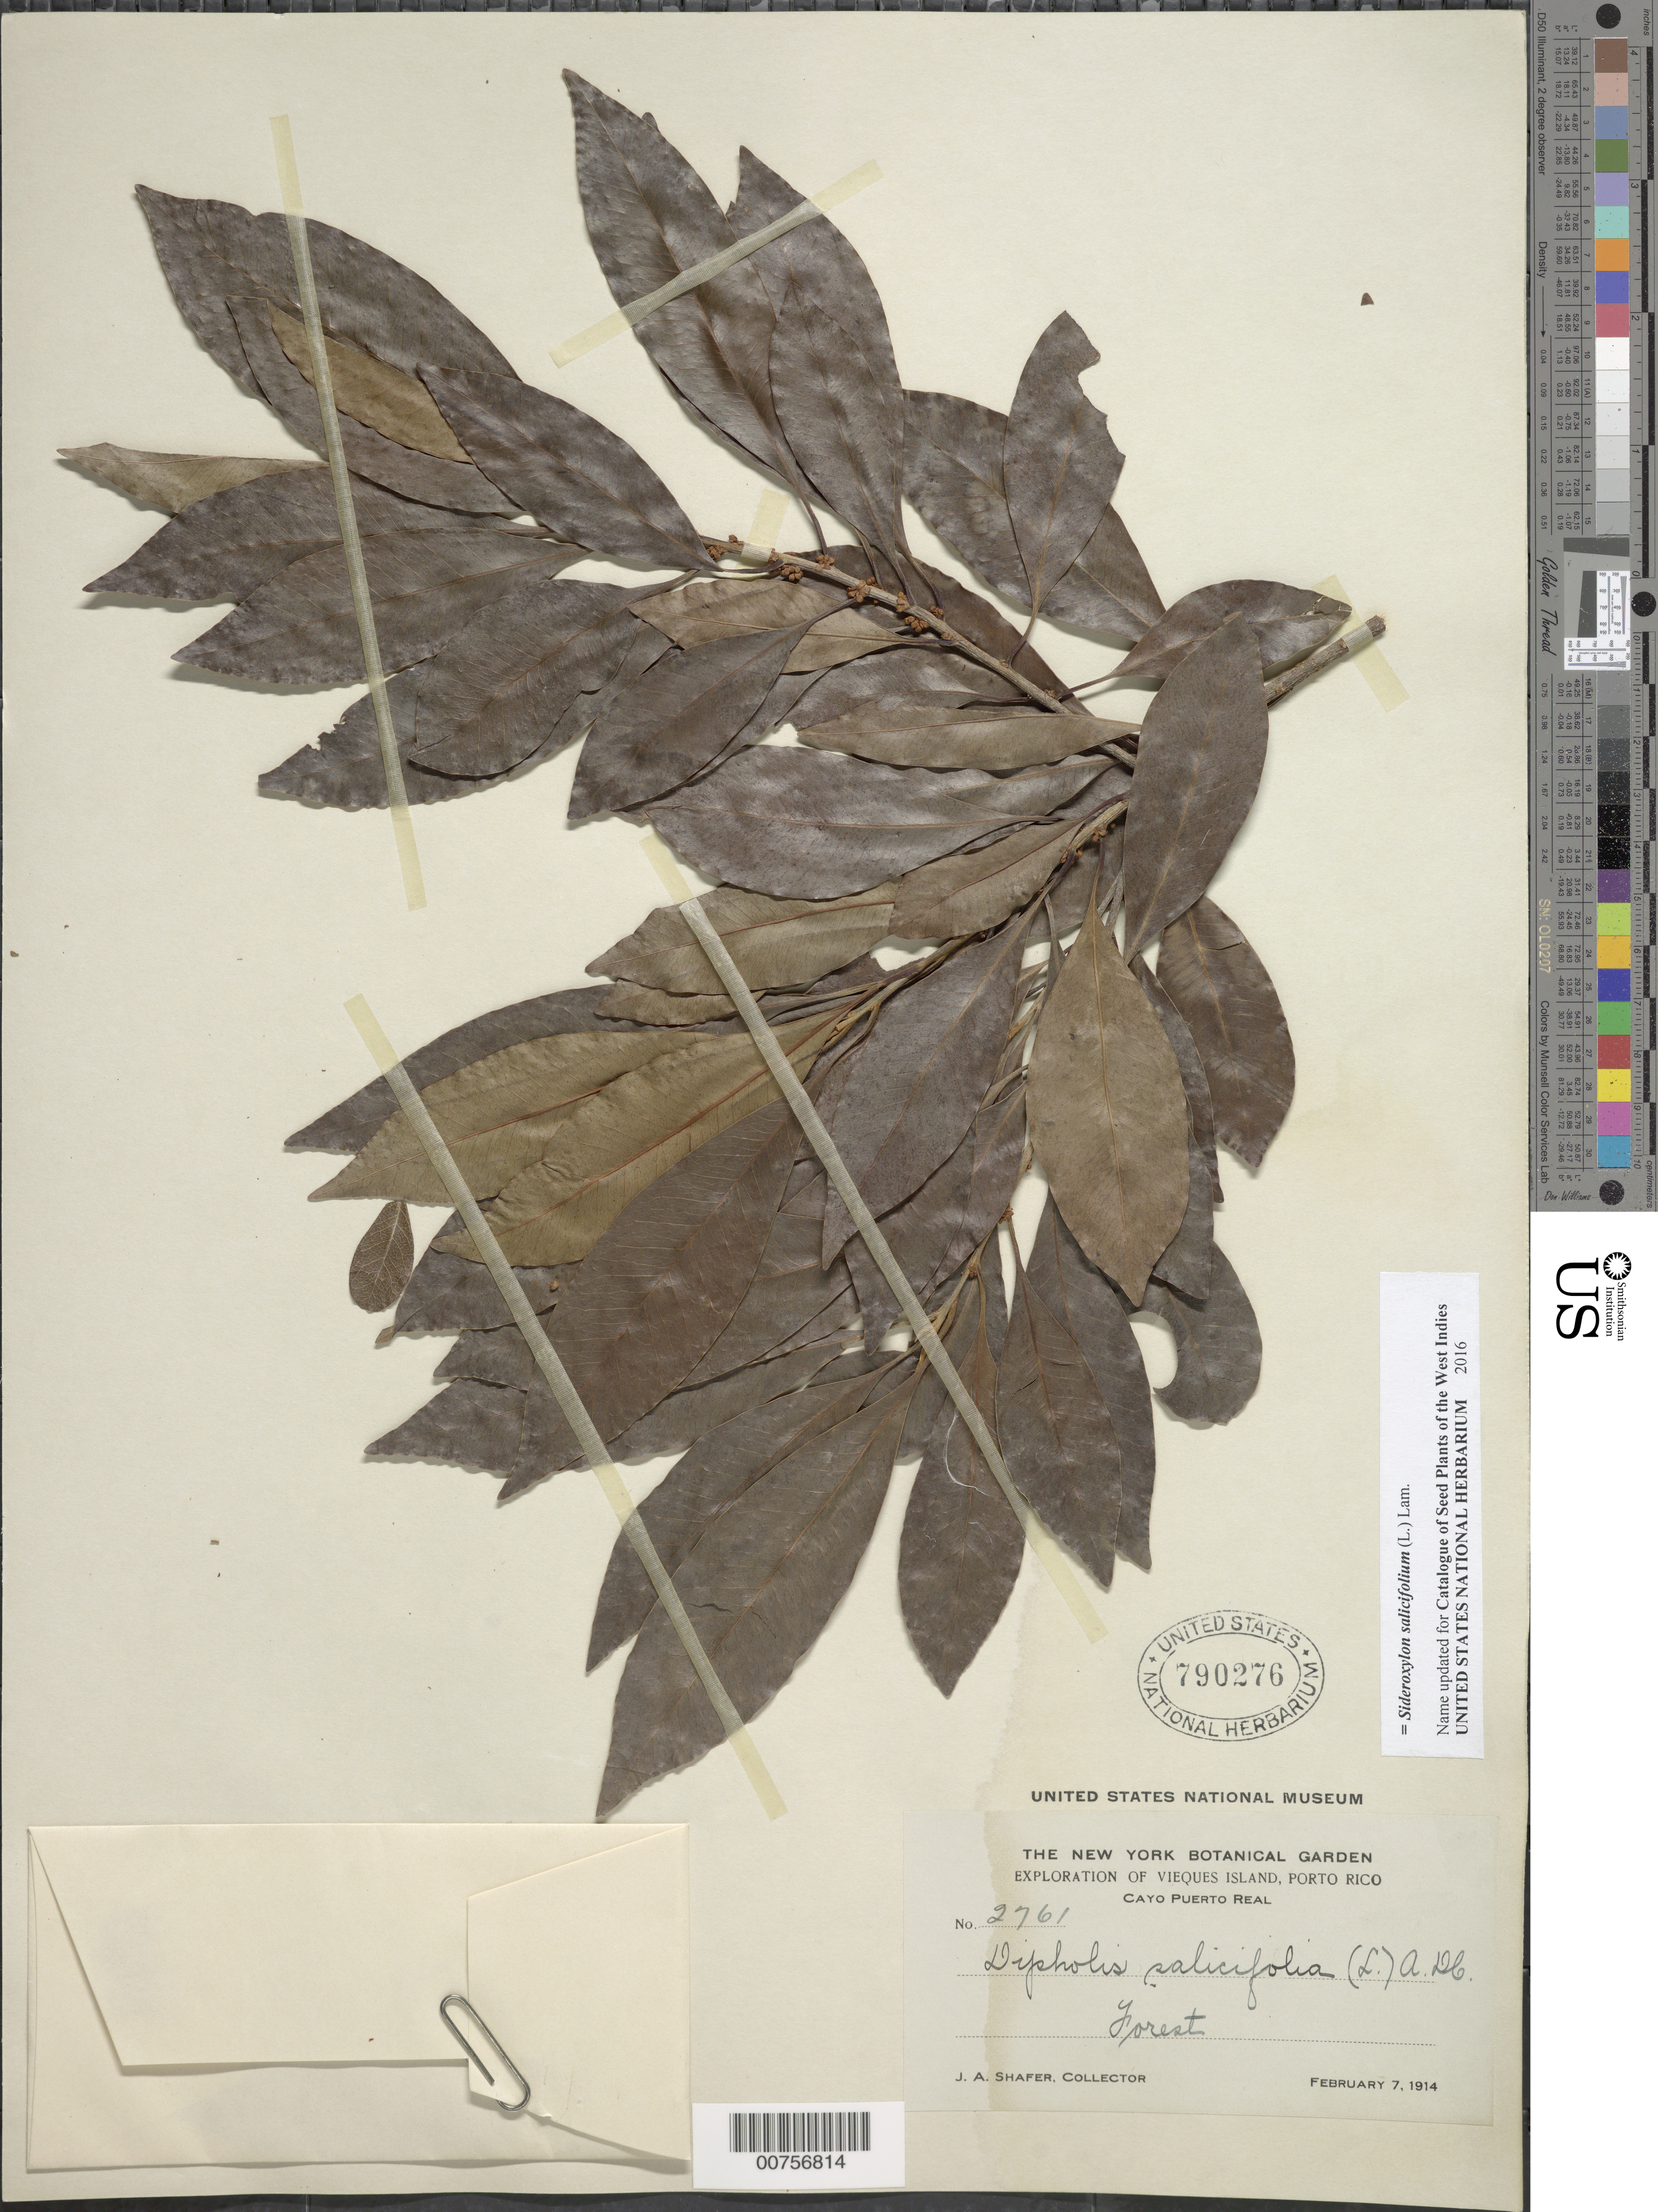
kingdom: Plantae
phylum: Tracheophyta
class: Magnoliopsida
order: Ericales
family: Sapotaceae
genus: Sideroxylon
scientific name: Sideroxylon salicifolium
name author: (L.) Lam.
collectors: J. A. Shafer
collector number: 2761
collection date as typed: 07 Feb 1914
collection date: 1914-02-07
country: Puerto Rico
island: Vieques I.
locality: Cayo Puerto Real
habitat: Forest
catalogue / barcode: US 790276